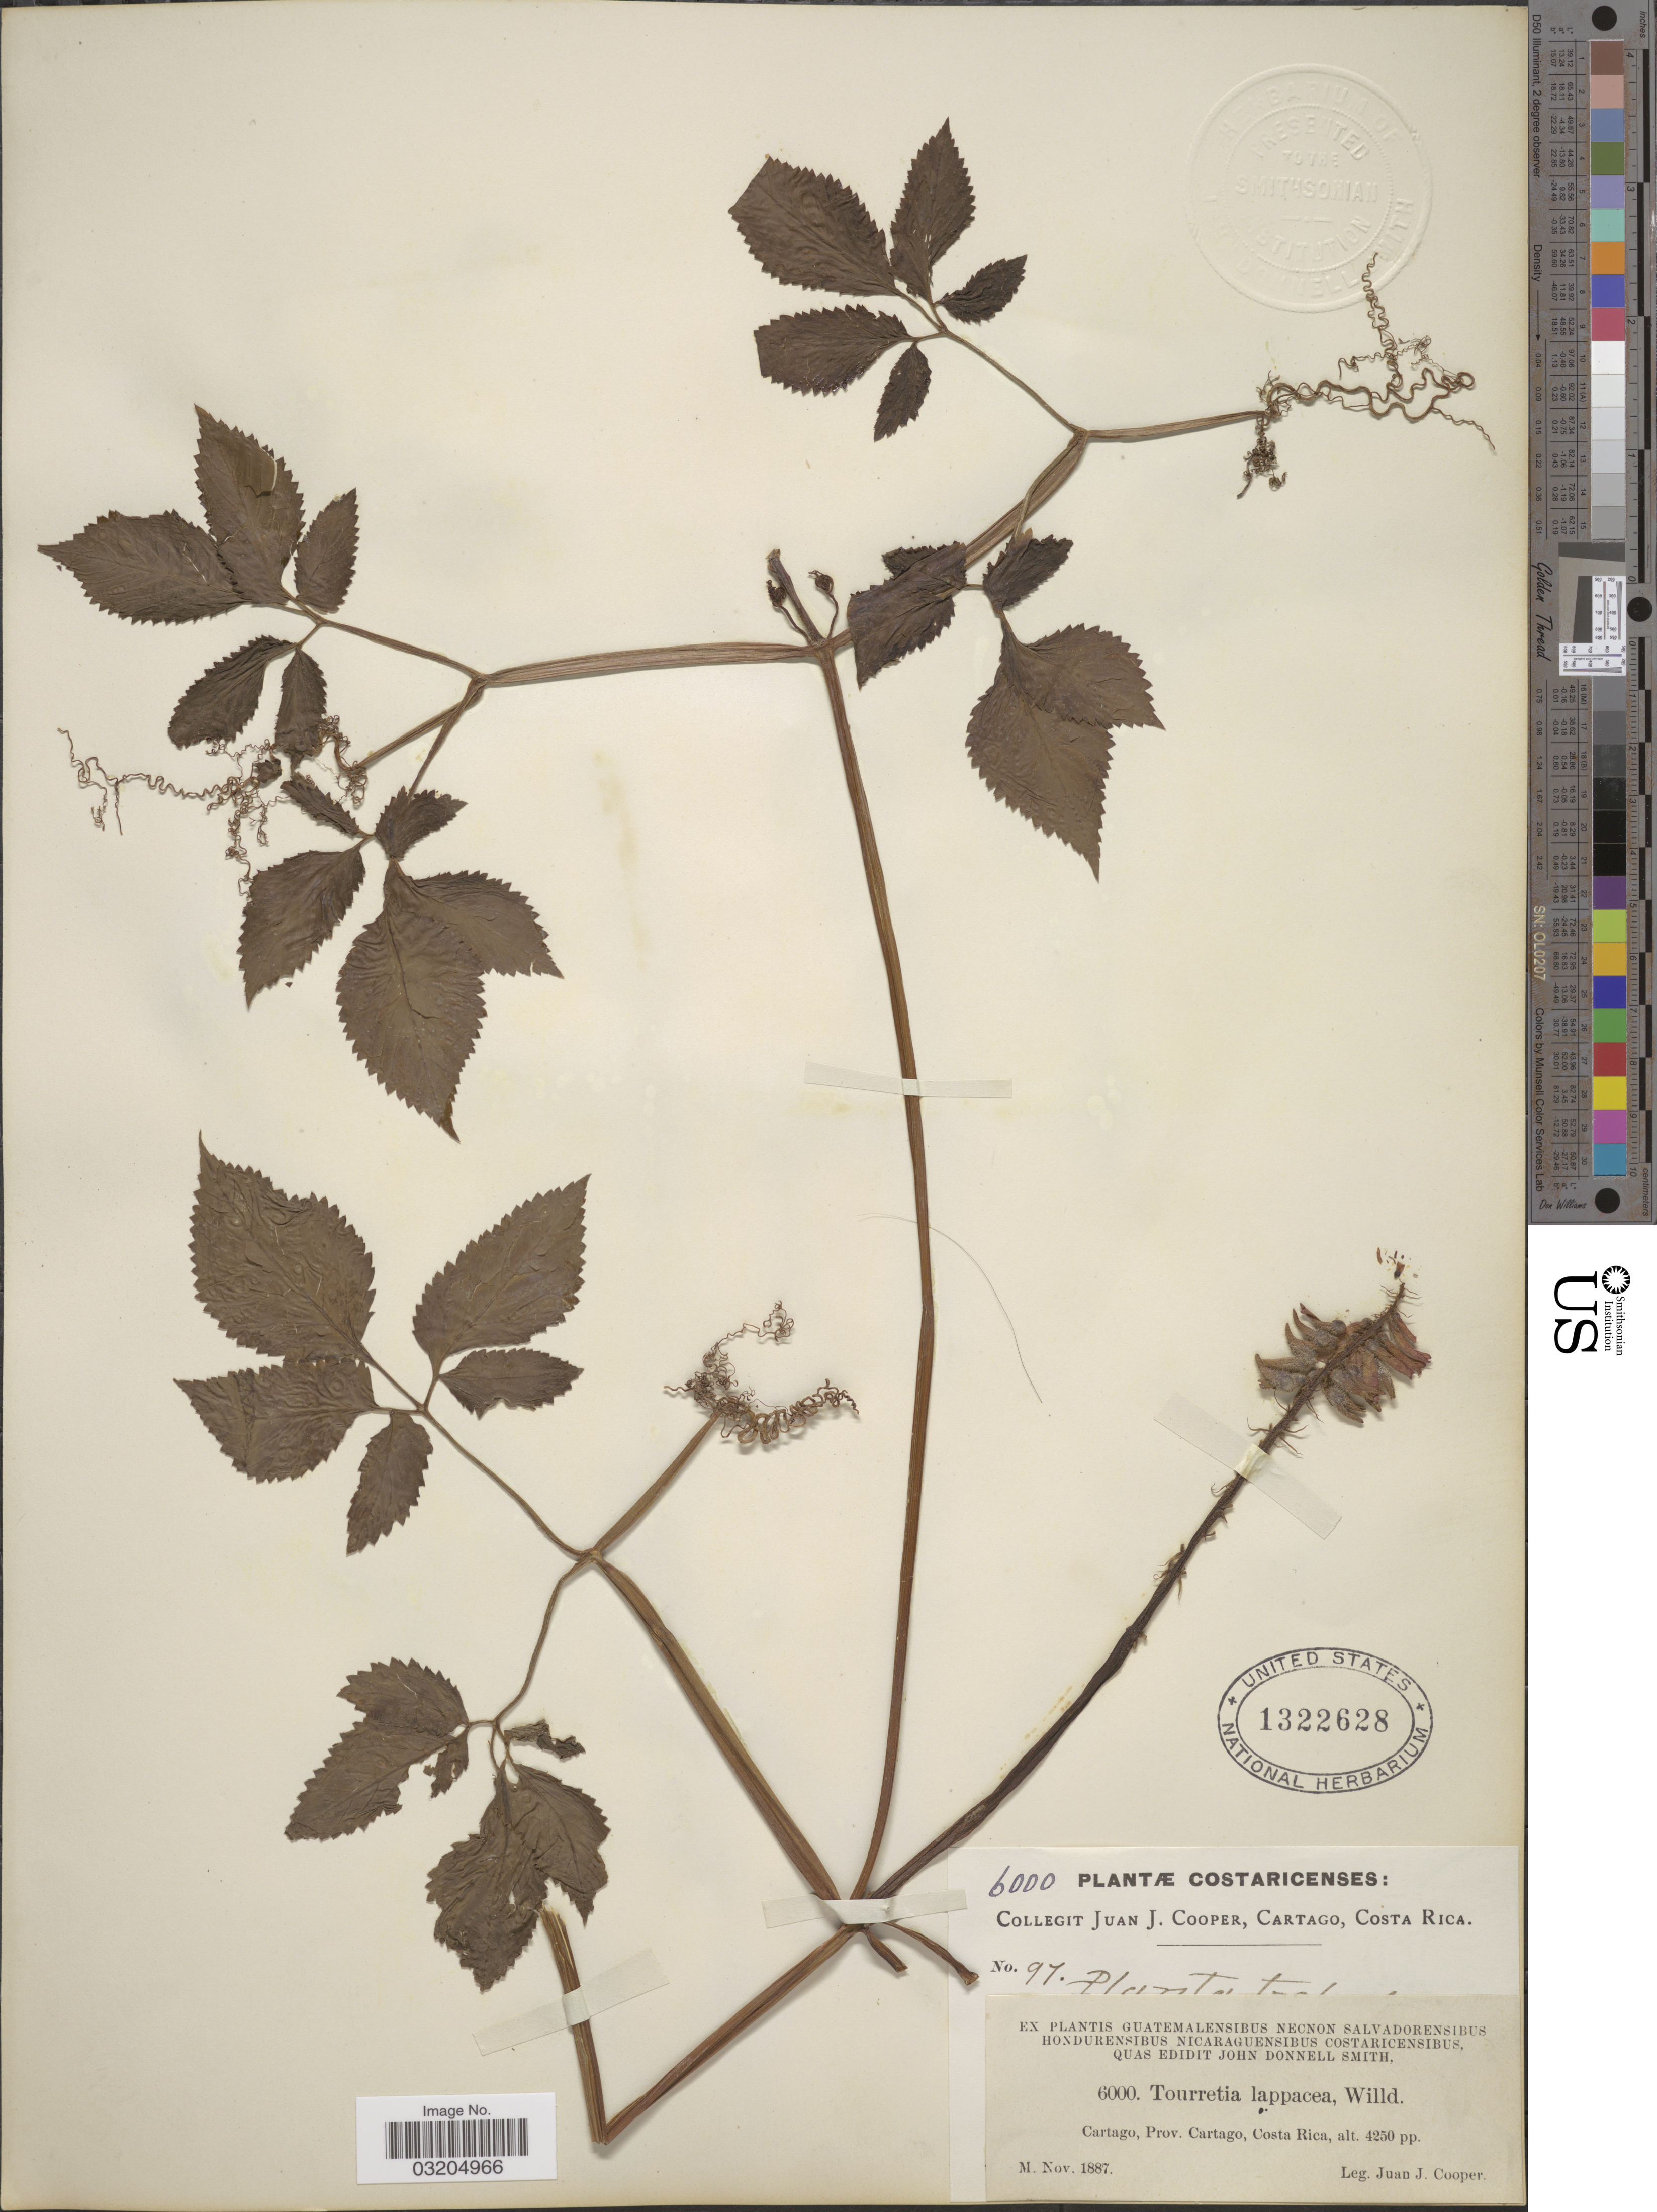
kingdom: Plantae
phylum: Tracheophyta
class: Magnoliopsida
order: Lamiales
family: Bignoniaceae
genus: Tourrettia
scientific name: Tourrettia lappacea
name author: (L'Hér.) Willd.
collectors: J. J. Cooper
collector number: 6000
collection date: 1887-11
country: Costa Rica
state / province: Cartago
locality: Cartago.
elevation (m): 1295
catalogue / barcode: US 1322628